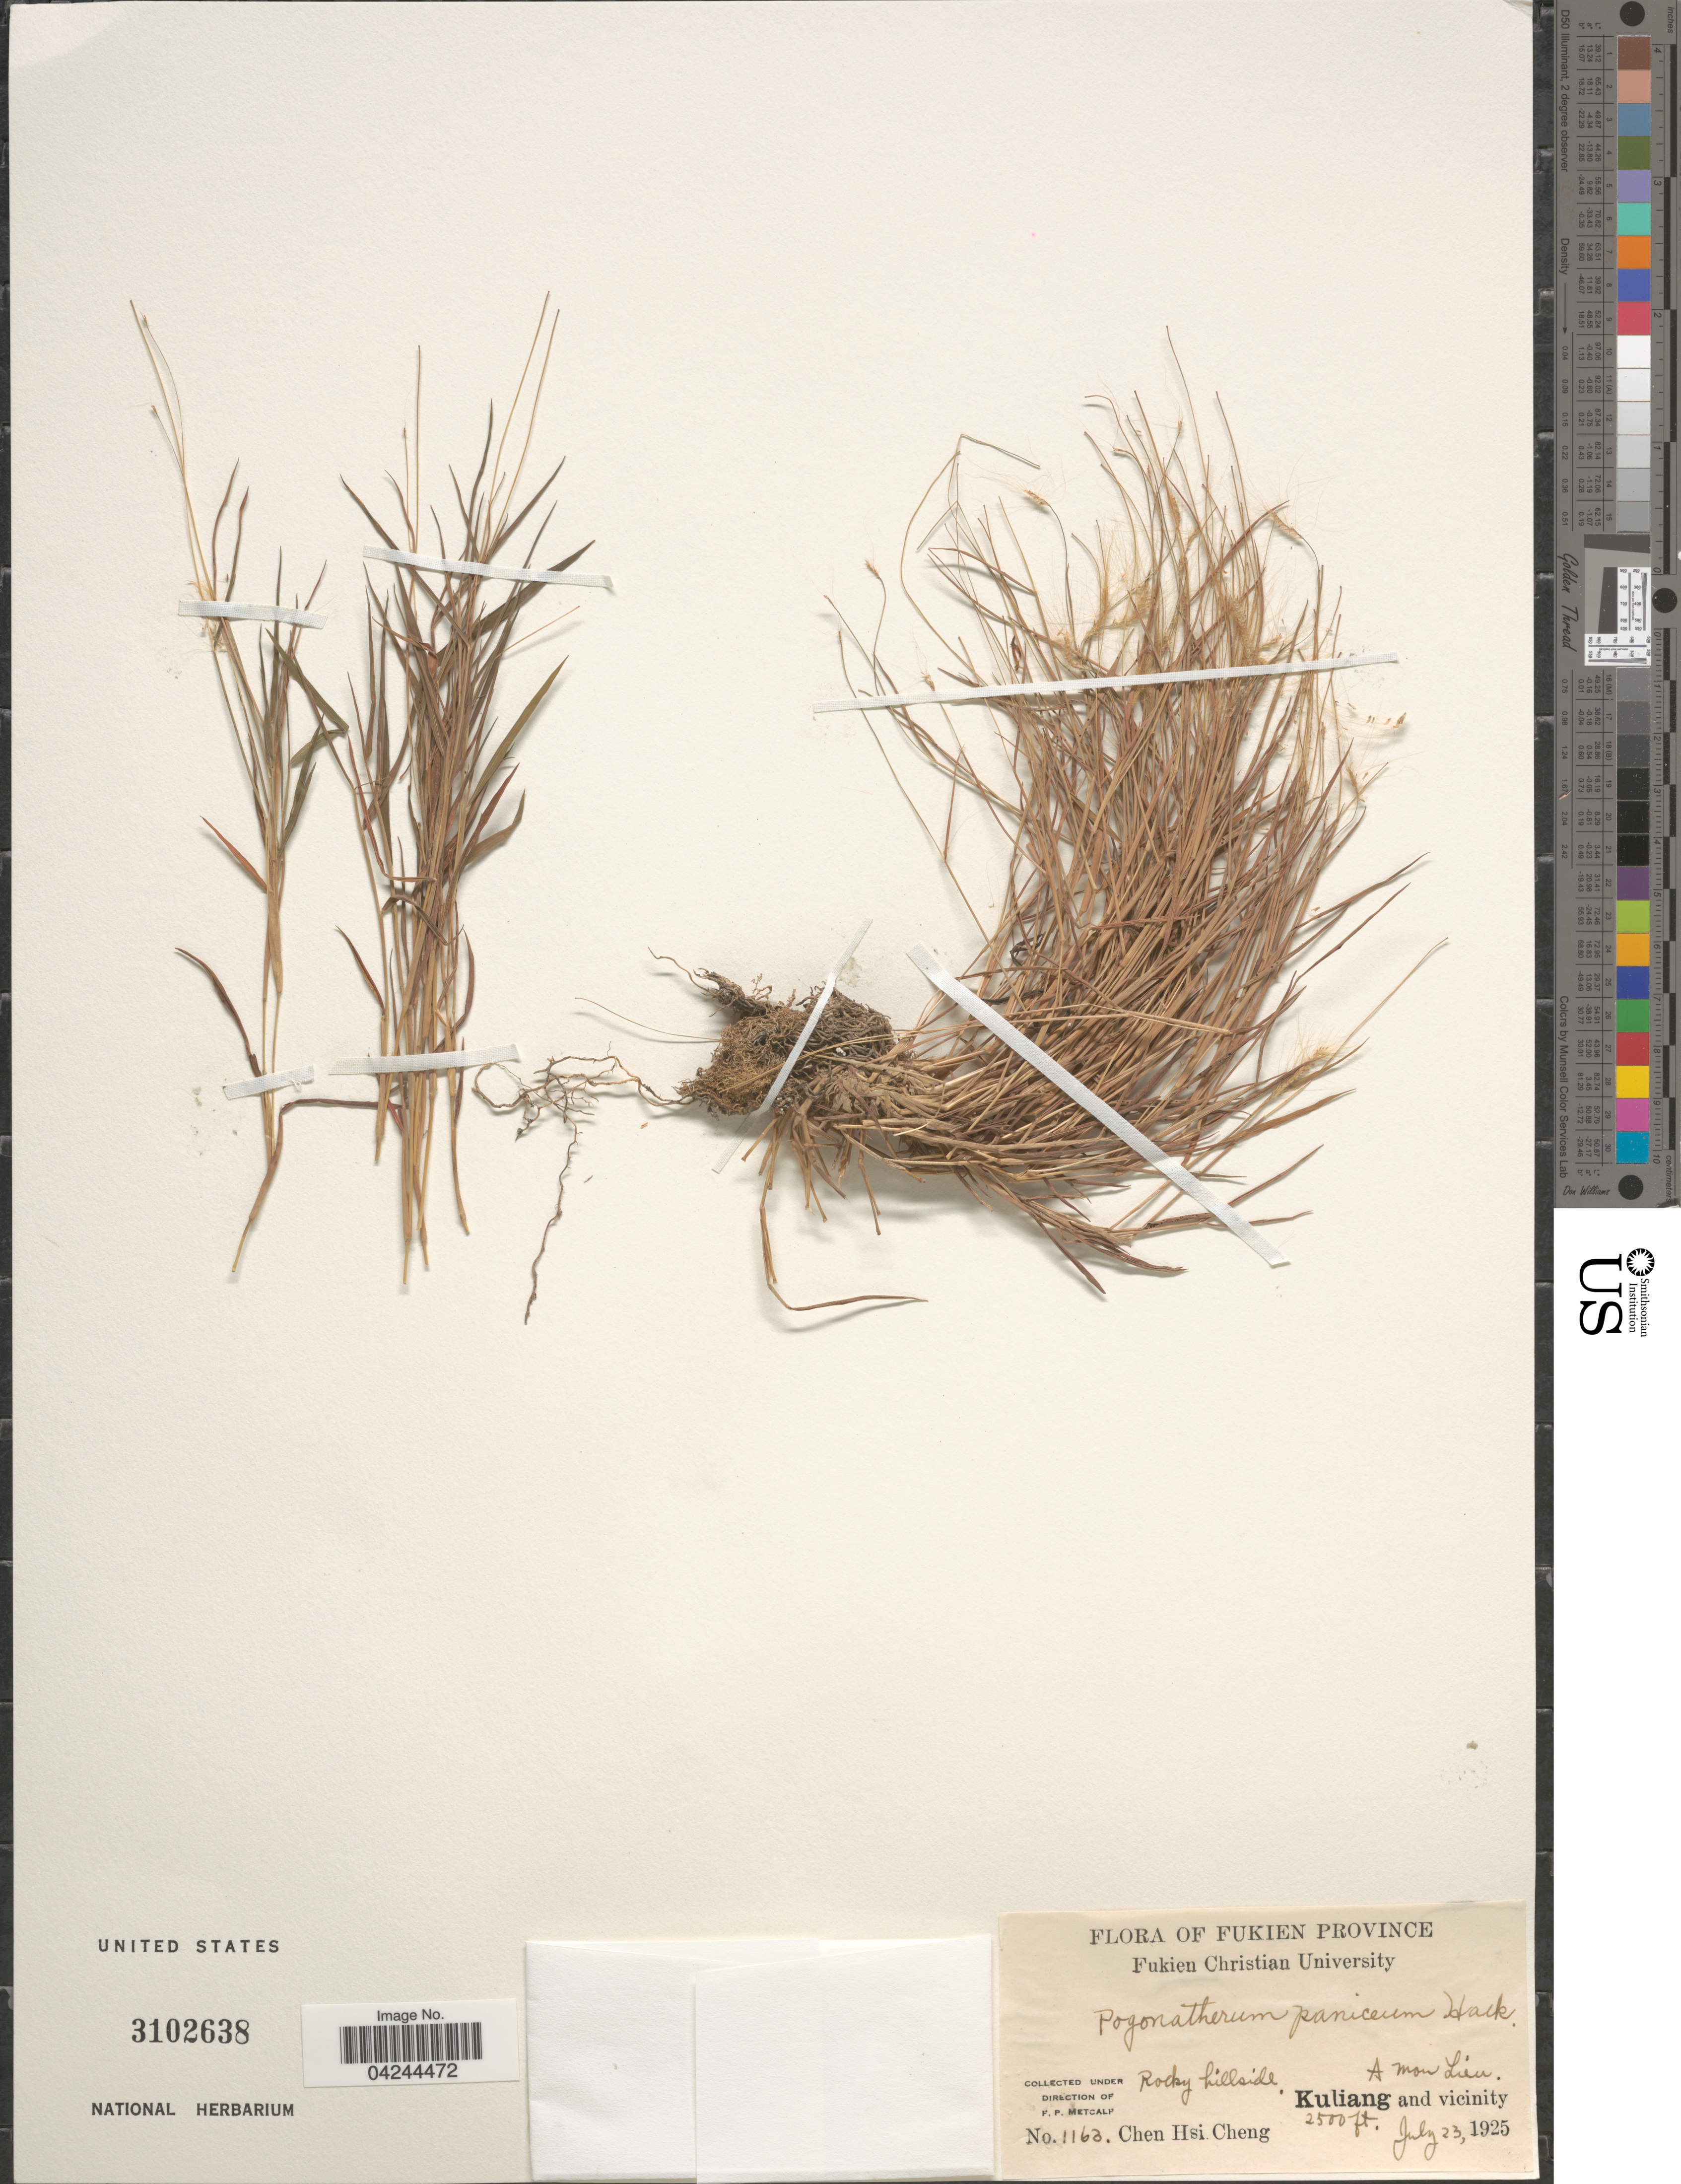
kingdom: Plantae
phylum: Tracheophyta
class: Liliopsida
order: Poales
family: Poaceae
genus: Pogonatherum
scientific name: Pogonatherum crinitum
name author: (Thunb.) Kunth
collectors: Chen Hsi Cheng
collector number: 1163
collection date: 1925-07-23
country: China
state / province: Fujian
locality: Fukien Province. Rocky hillside. A mon Lieu. Kuliang and vicinity.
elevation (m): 762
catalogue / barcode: US 3102638